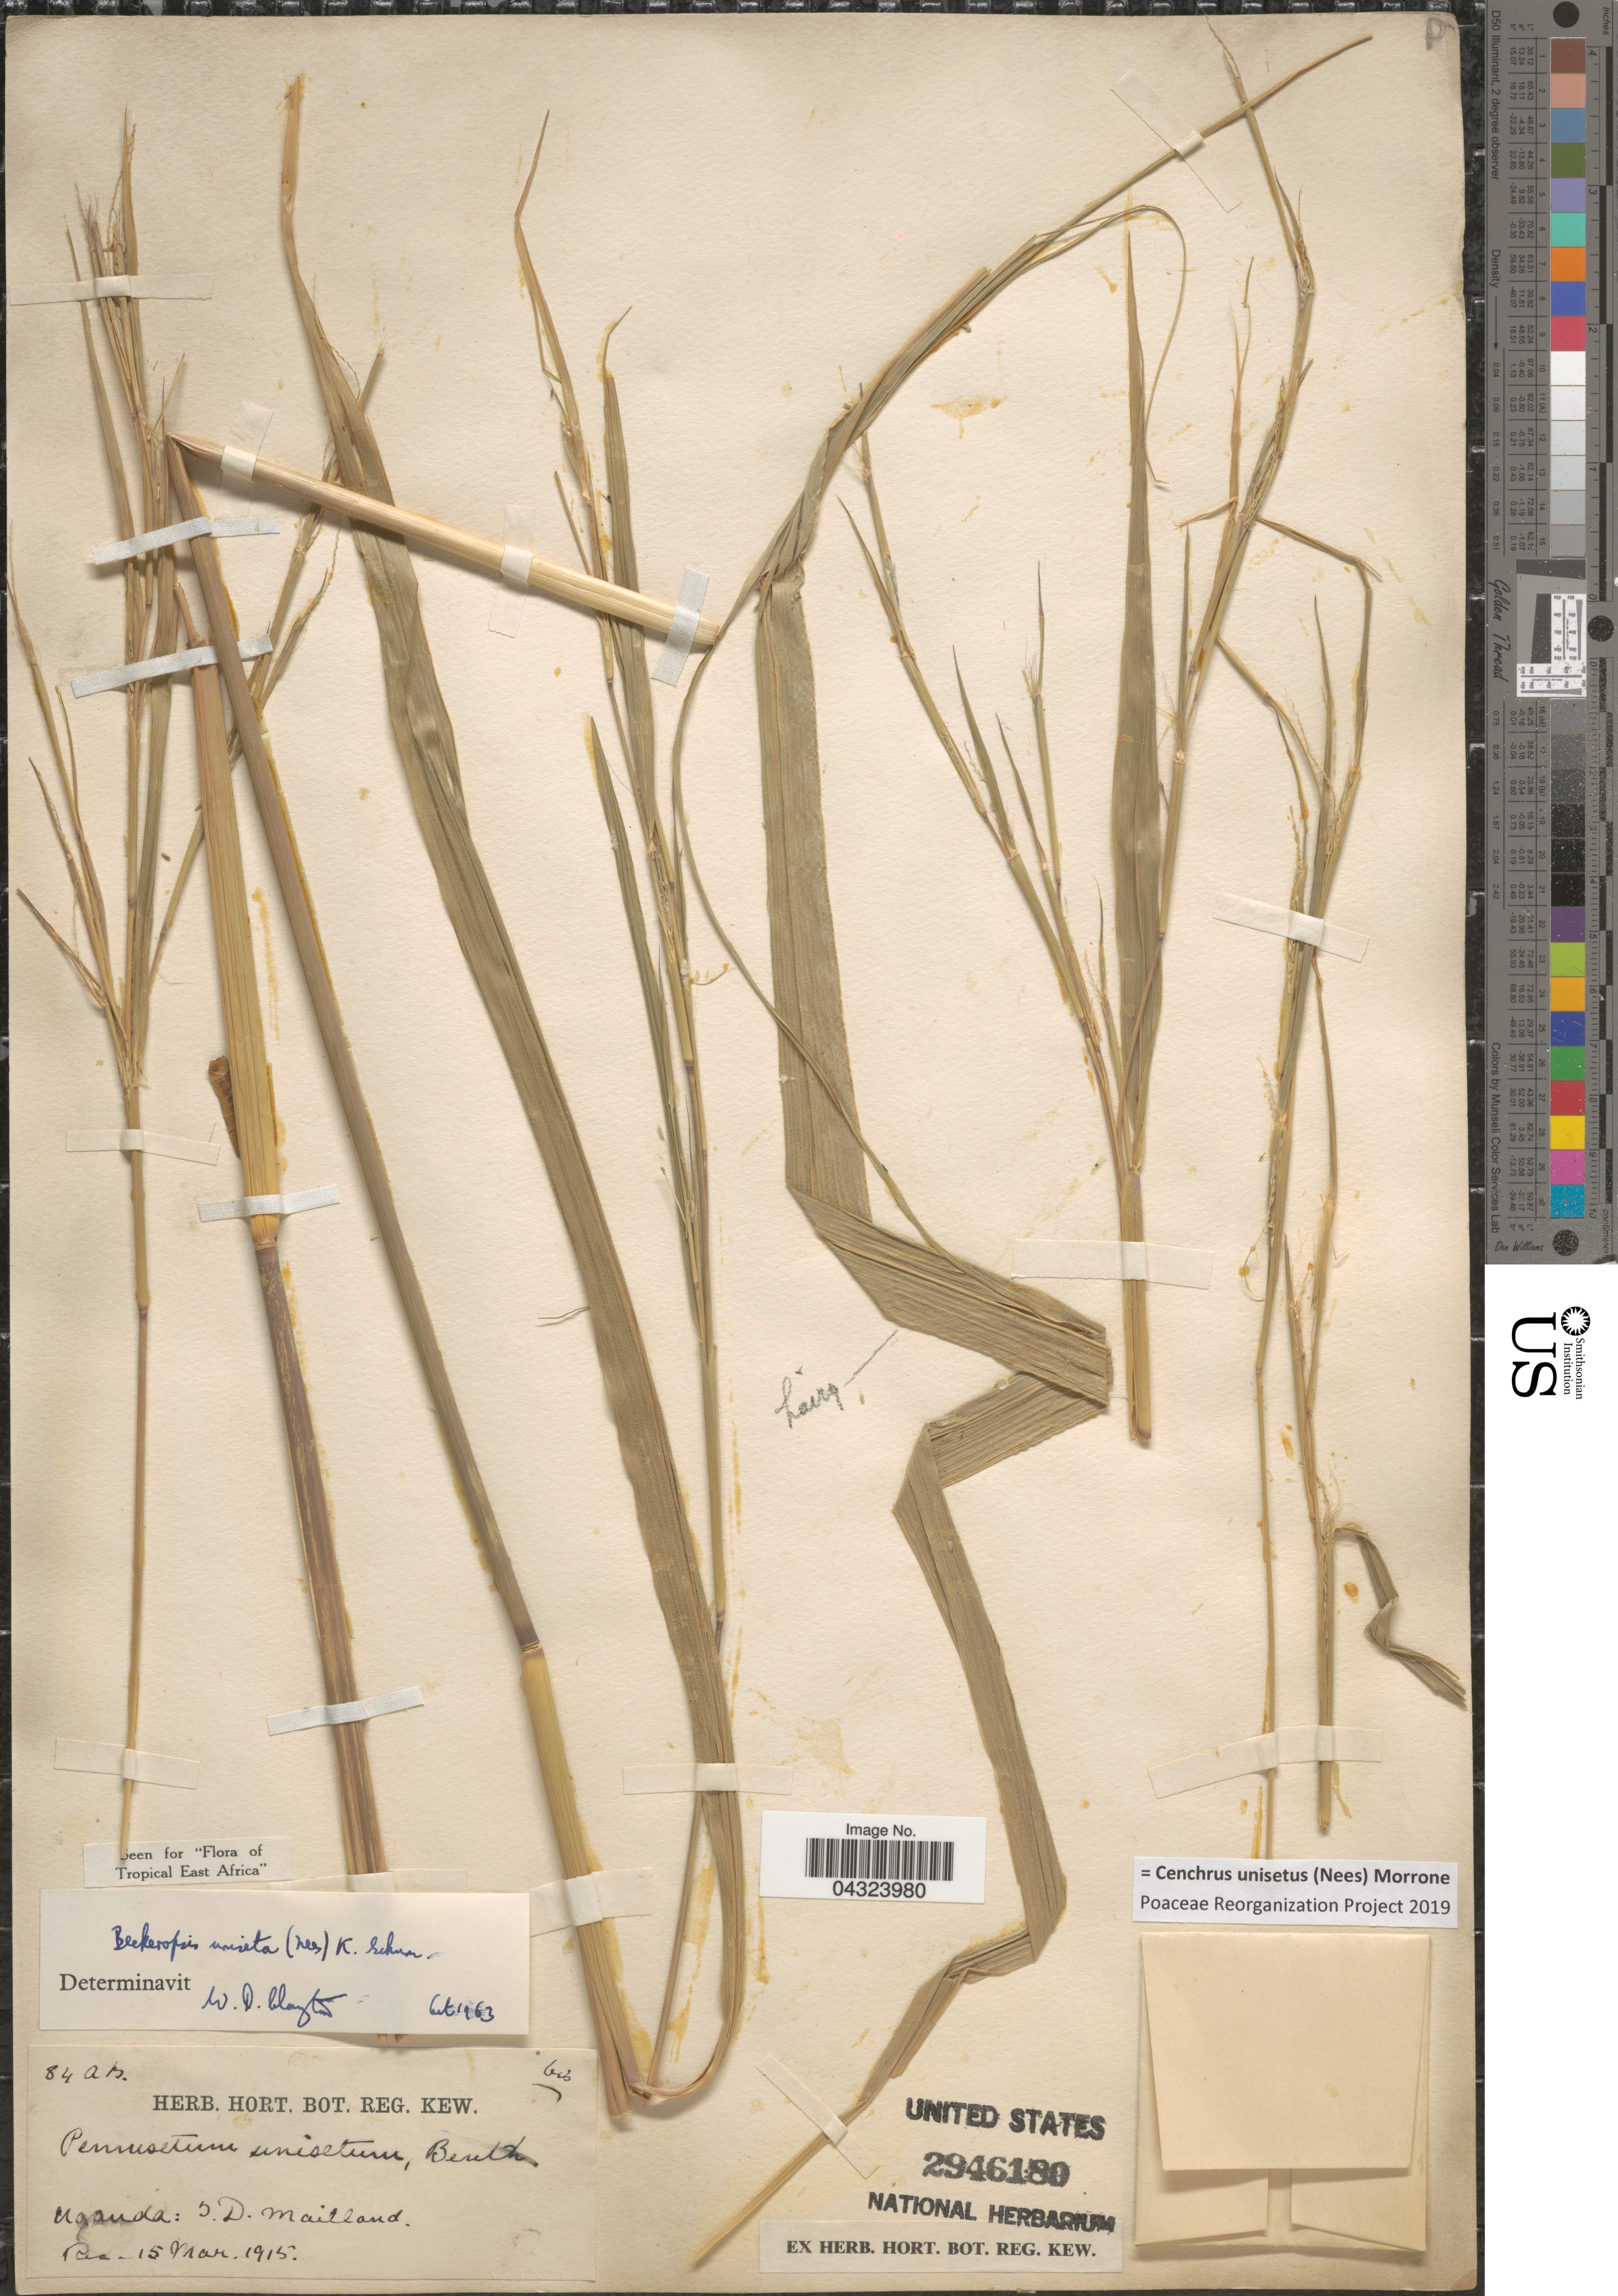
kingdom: Plantae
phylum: Tracheophyta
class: Liliopsida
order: Poales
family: Poaceae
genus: Cenchrus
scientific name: Cenchrus unisetus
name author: (Nees) Morrone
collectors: T. Maitland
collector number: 84Ah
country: Uganda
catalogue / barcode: US 2946180